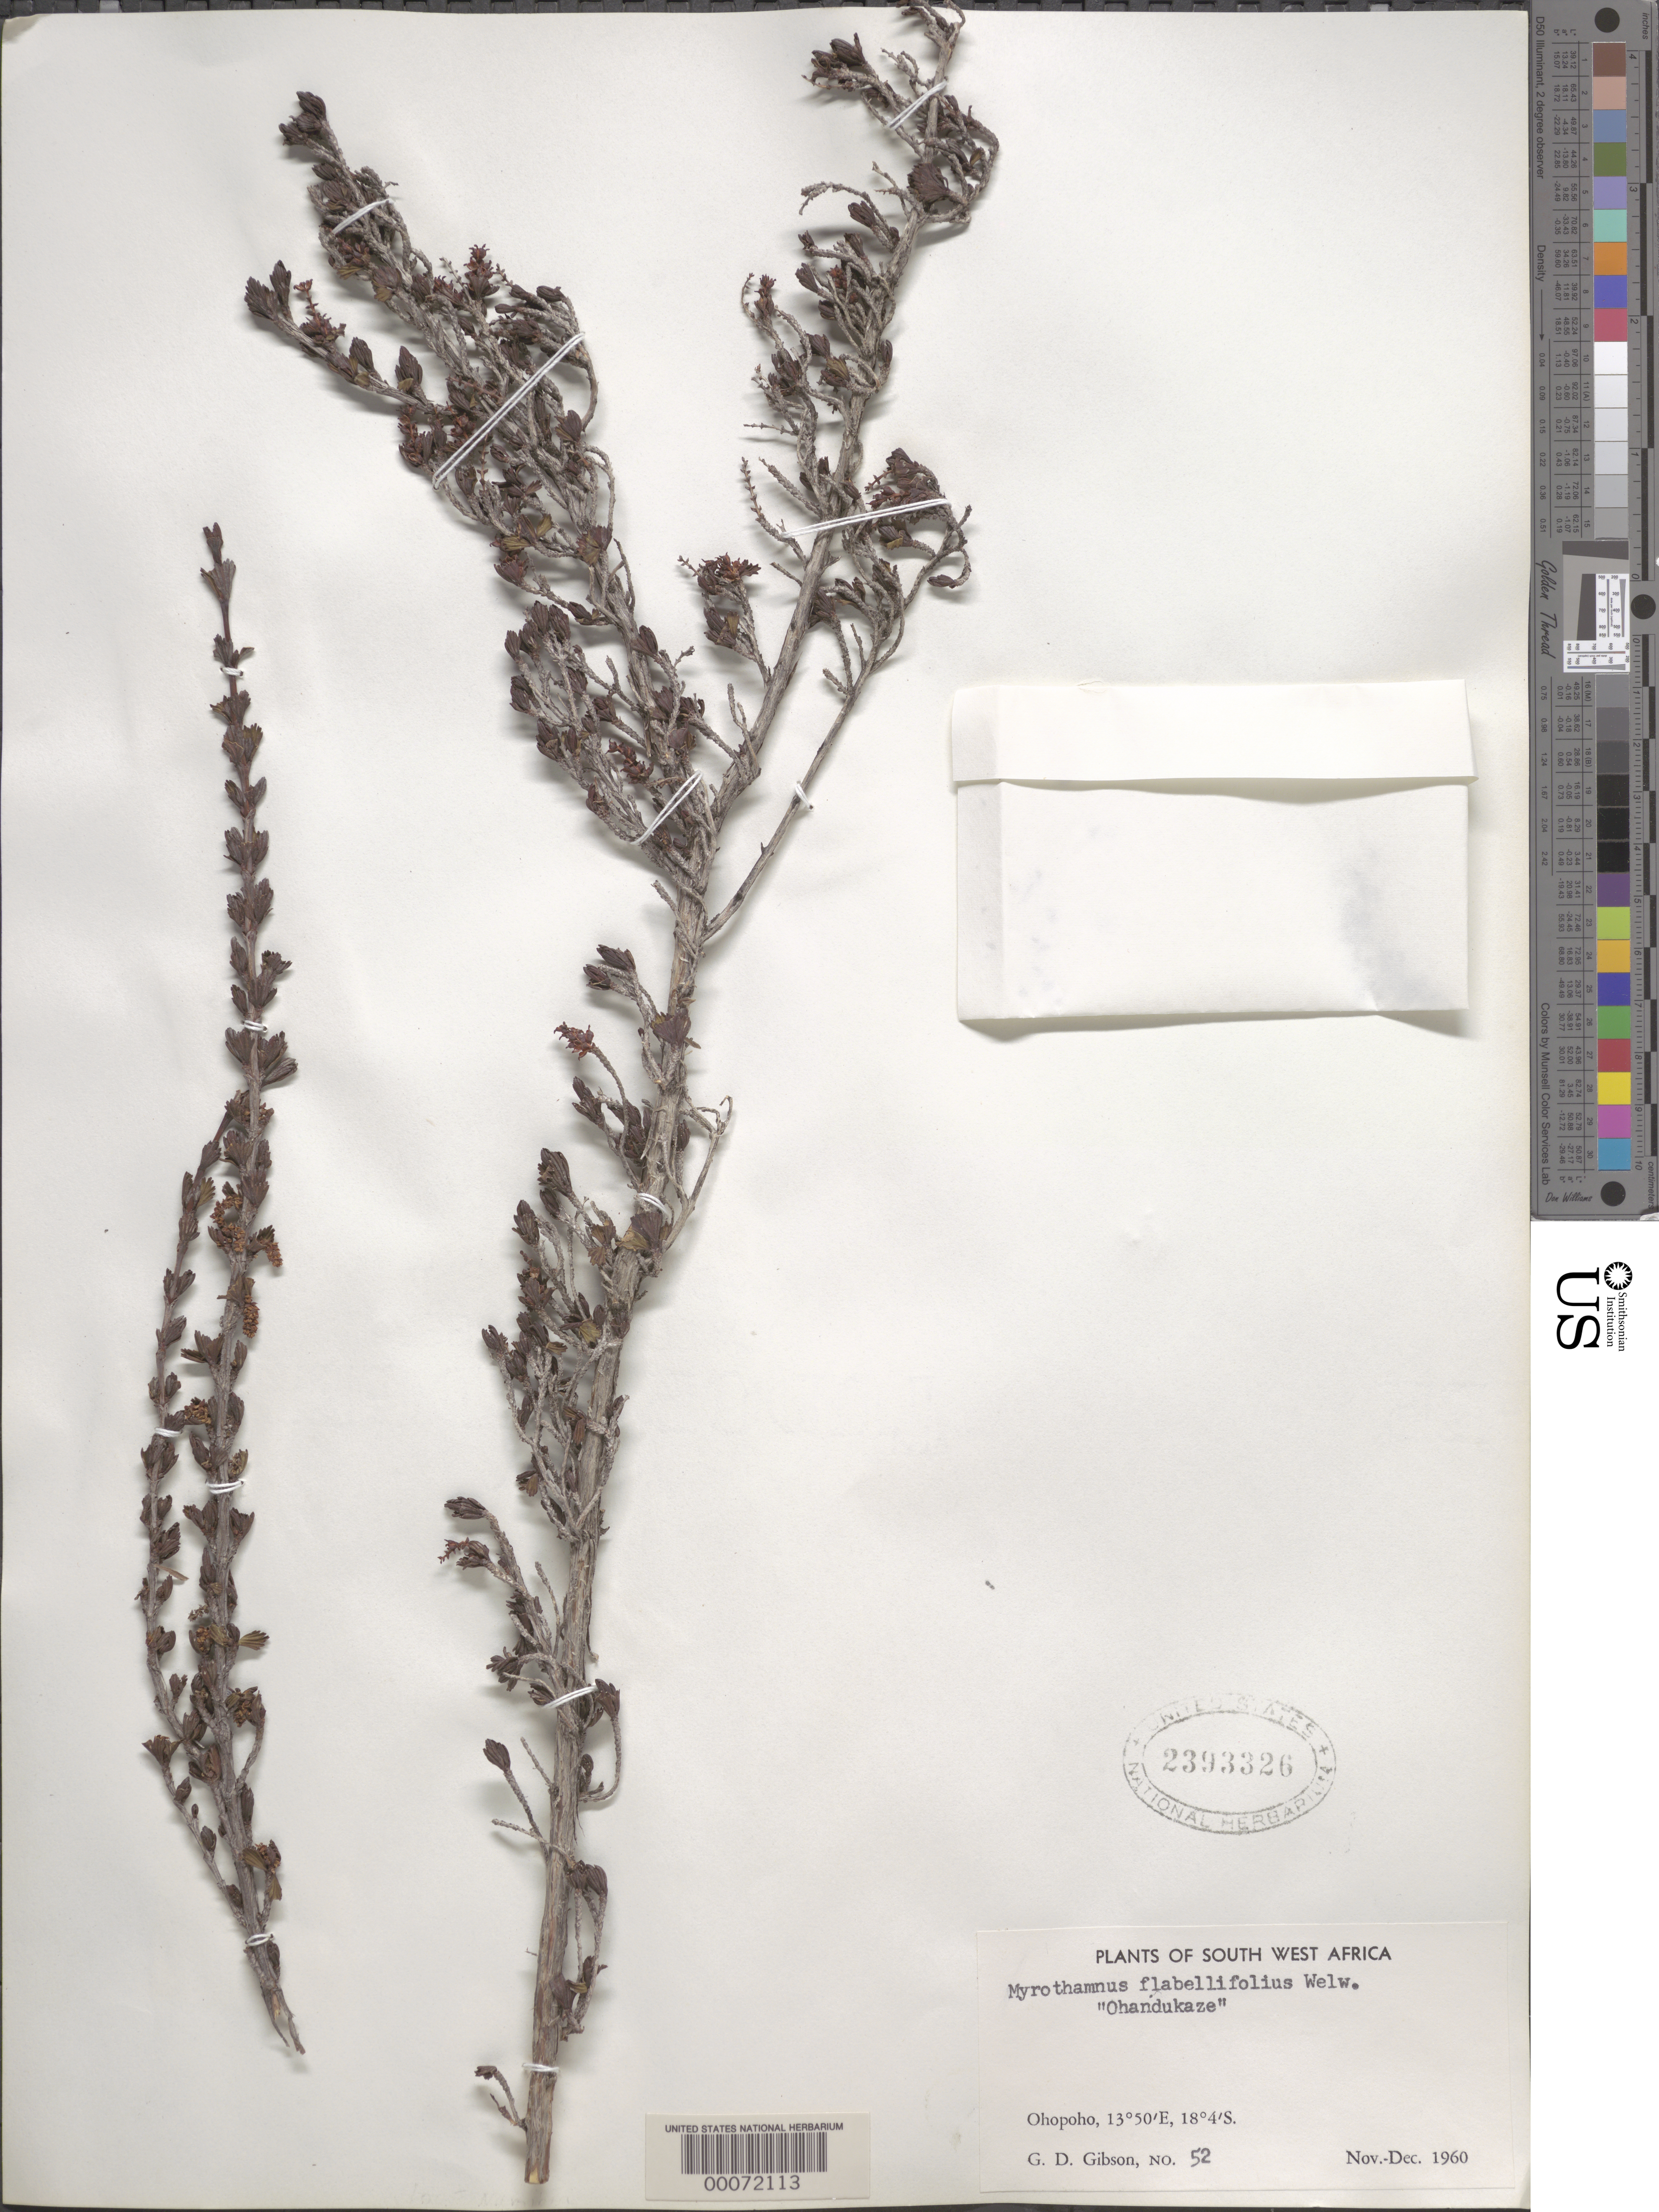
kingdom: Plantae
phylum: Tracheophyta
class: Magnoliopsida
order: Gunnerales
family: Myrothamnaceae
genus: Myrothamnus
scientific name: Myrothamnus flabellifolius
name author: Welw.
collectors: G. D. Gibson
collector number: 52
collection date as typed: Nov 1960 to -- Dec 1960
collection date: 1960-11/1960-12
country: Namibia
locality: Ohopoho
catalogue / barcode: US 2393326